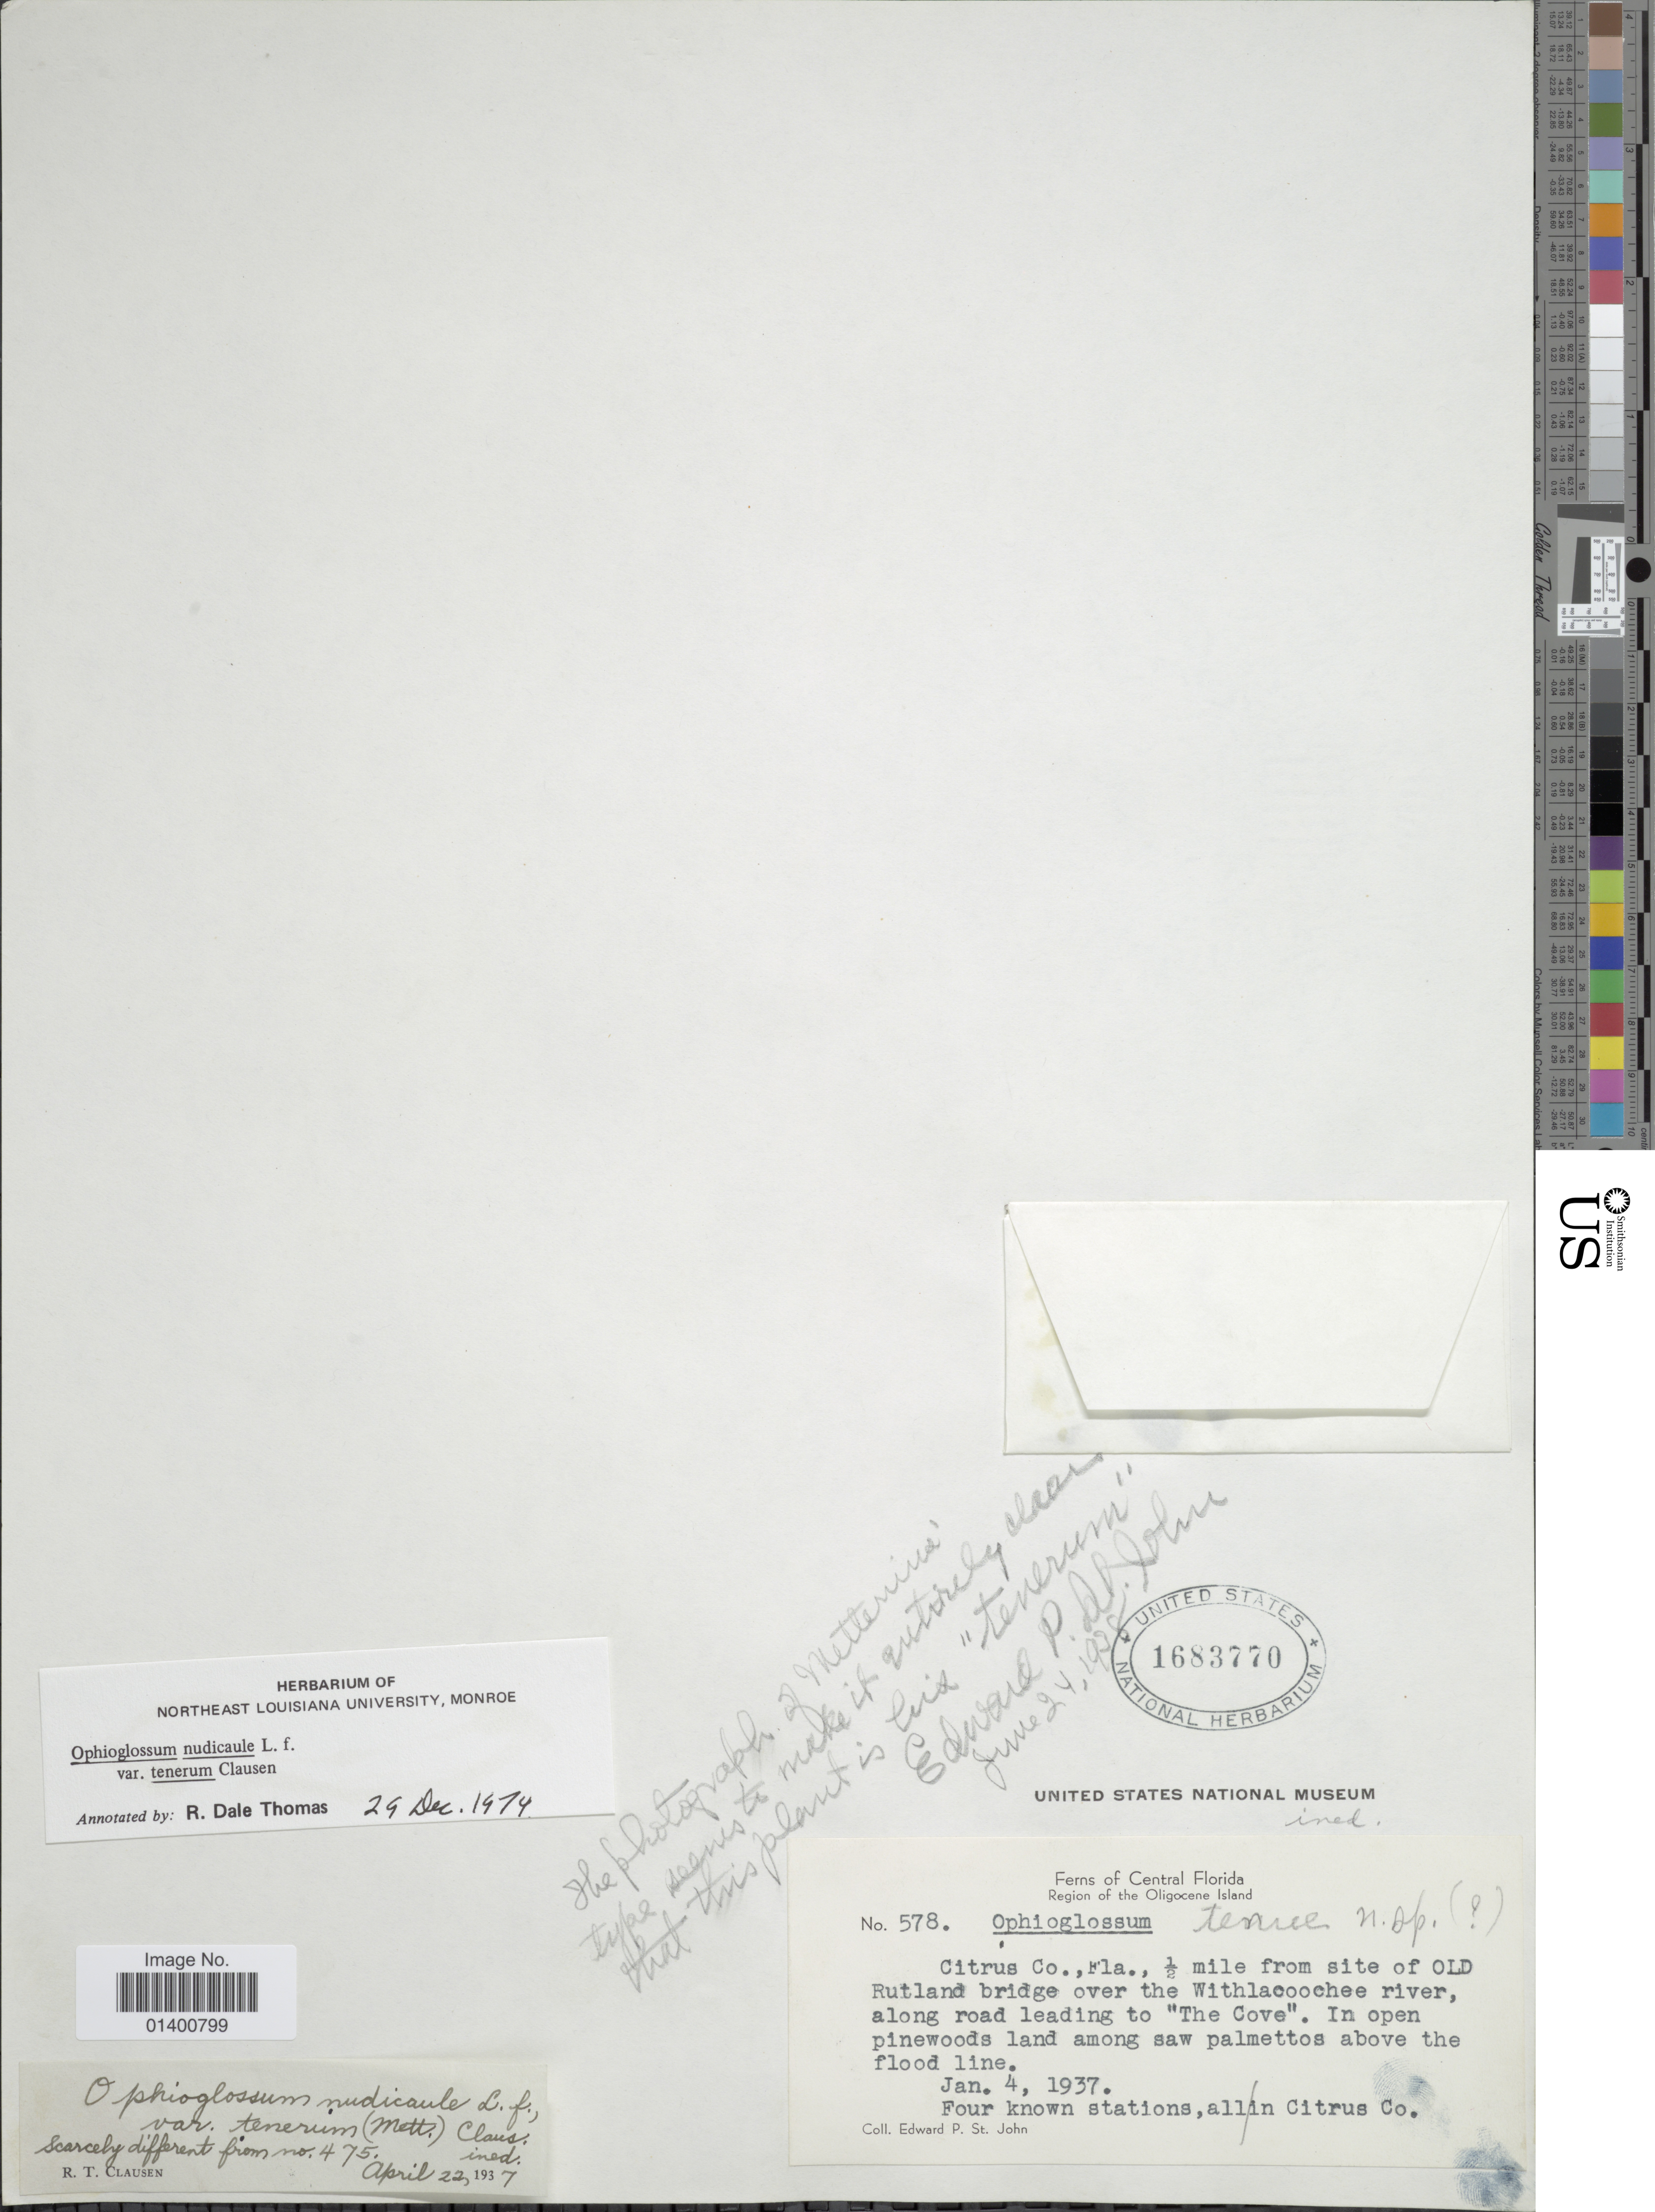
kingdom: Plantae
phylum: Tracheophyta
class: Polypodiopsida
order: Ophioglossales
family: Ophioglossaceae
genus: Ophioglossum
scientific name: Ophioglossum nudicaule var. tenerum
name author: (Mett. ex Prantl) R.T. Clausen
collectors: E. P. St. John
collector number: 578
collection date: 1937-01-04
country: United States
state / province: Florida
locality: Central Florida, Region of the Oligocene island, Citrus Co., ½ mile from site of Old Rutland bridge over the Withlacoochee river, along road leading to "The Cove"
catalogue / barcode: US 1683770